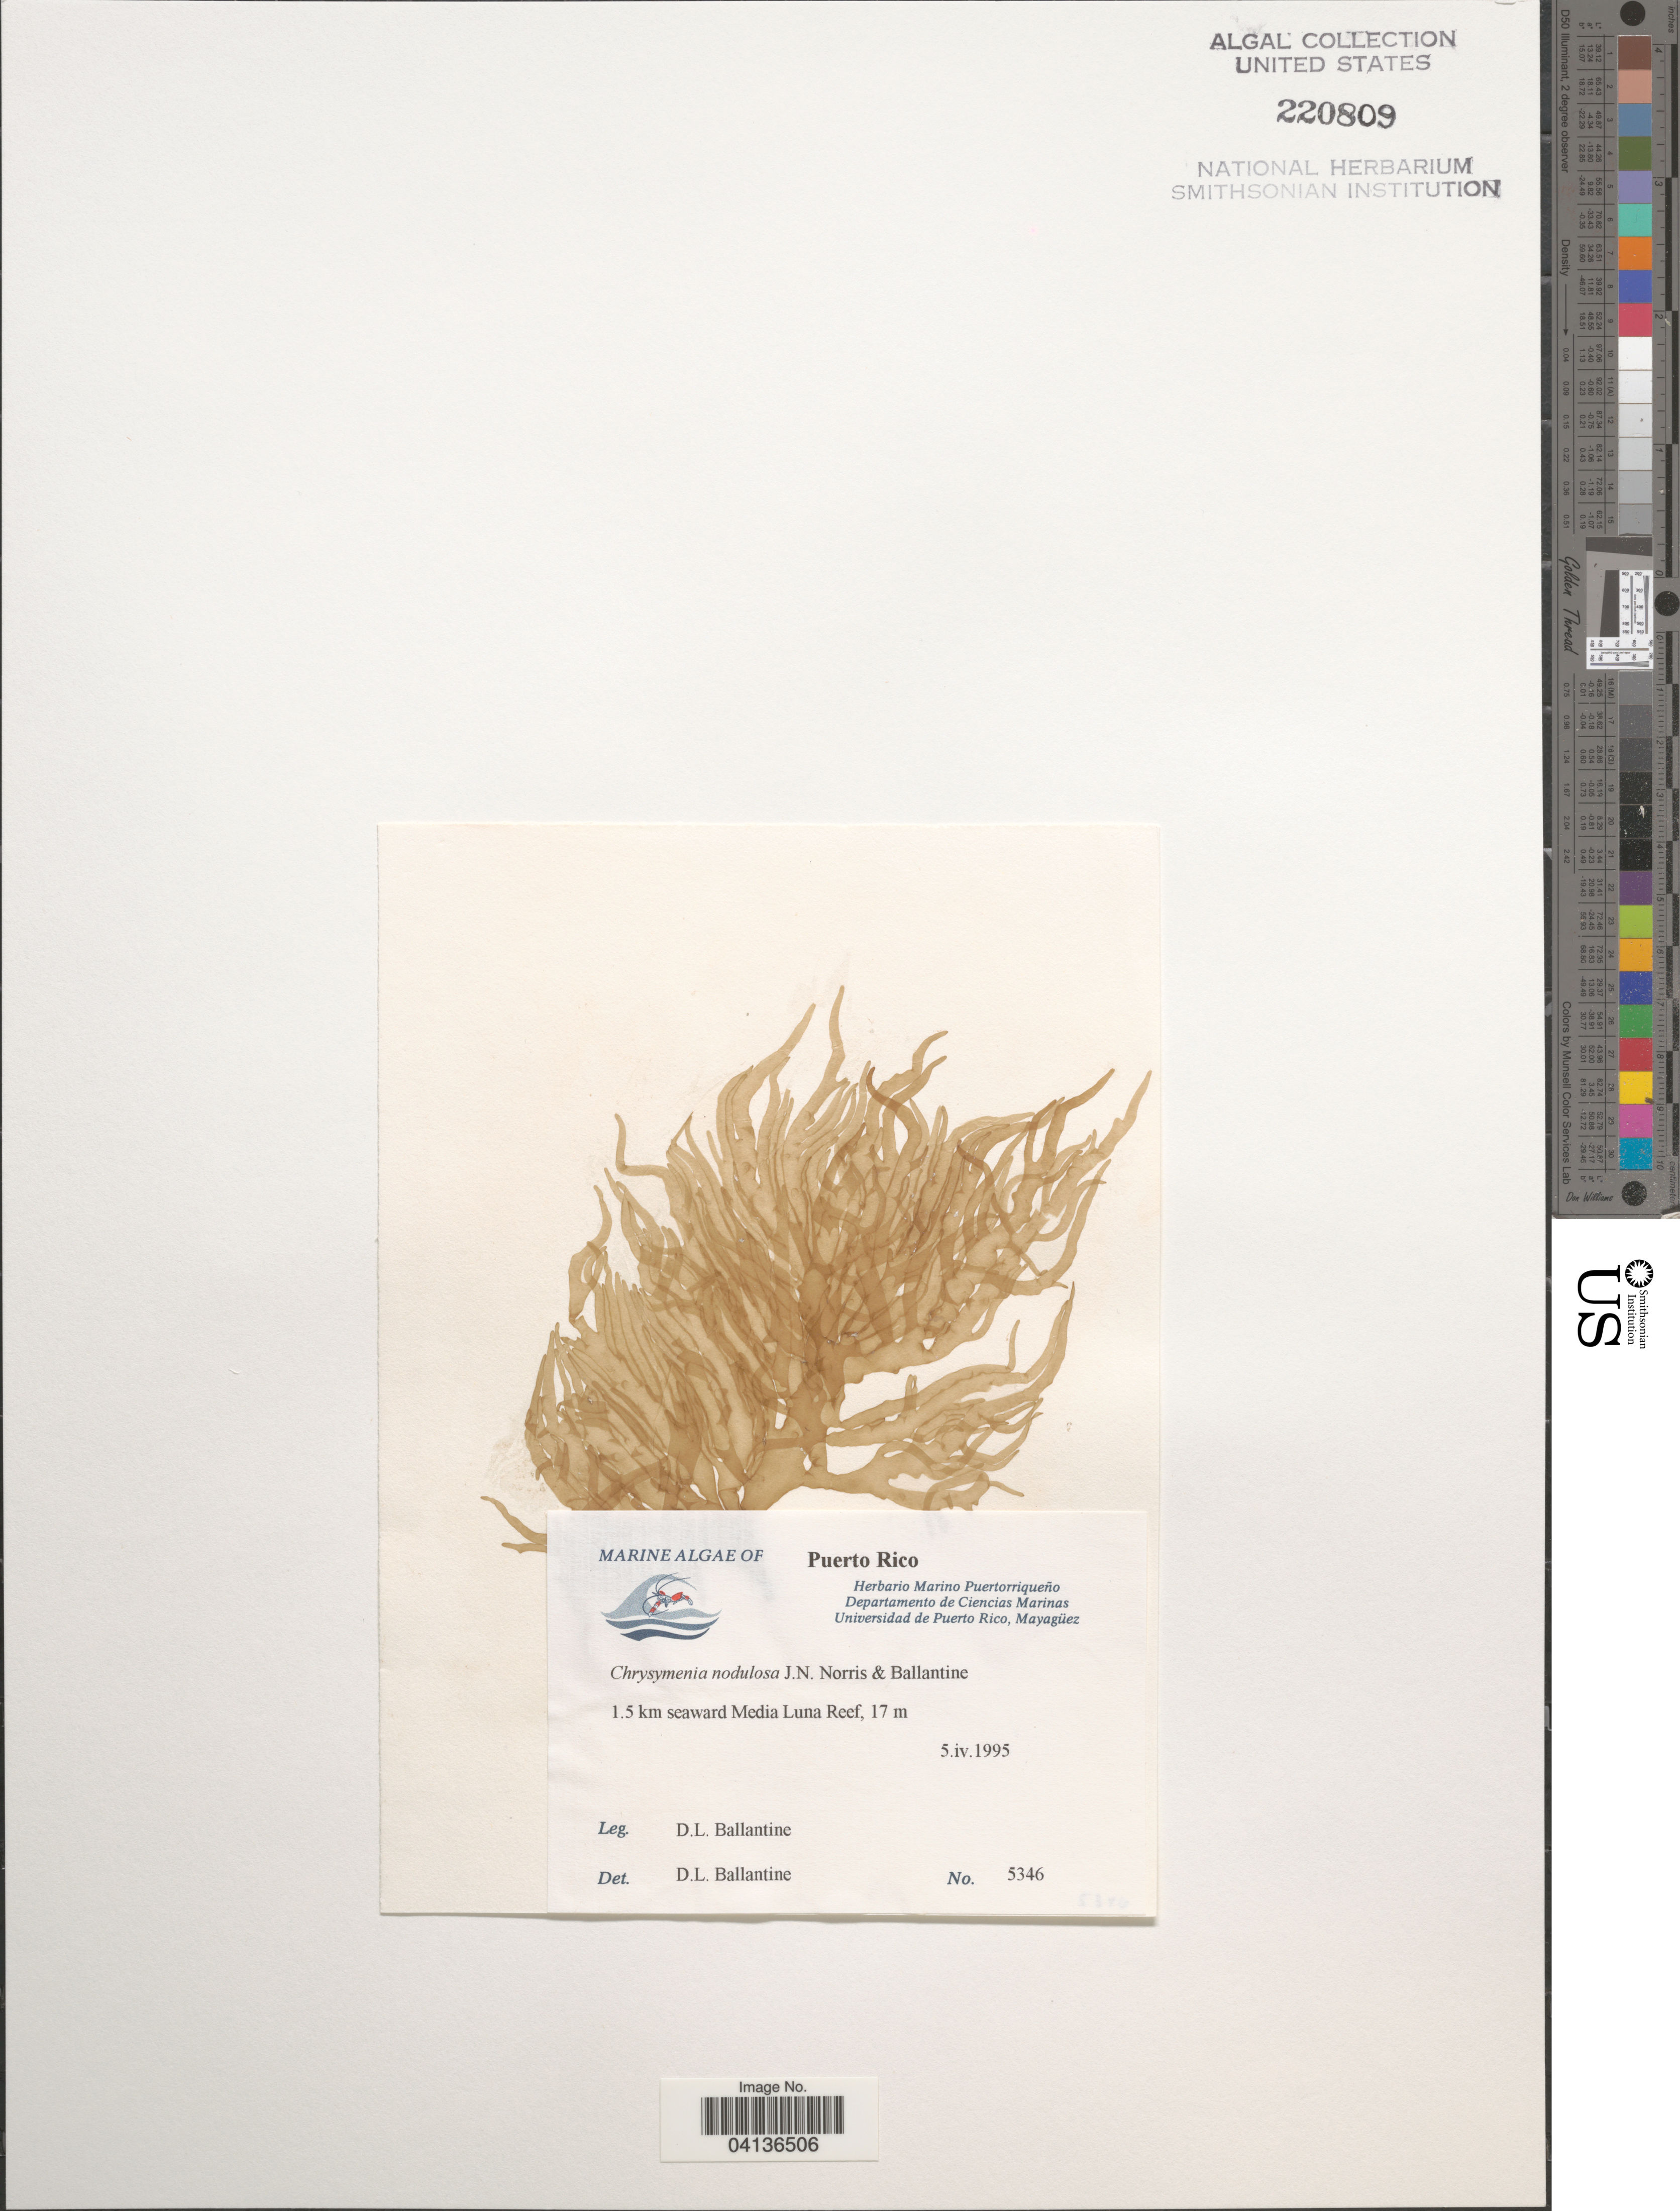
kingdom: Plantae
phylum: Rhodophyta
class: Florideophyceae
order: Rhodymeniales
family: Rhodymeniaceae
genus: Chrysymenia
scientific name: Chrysymenia nodulosa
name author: J.N. Norris & D.L. Ballant.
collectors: D.L. Ballantine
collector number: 5346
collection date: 1995-04-05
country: Puerto Rico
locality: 1.5 km seaward Media Luna Reef.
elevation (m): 17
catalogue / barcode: US 220809